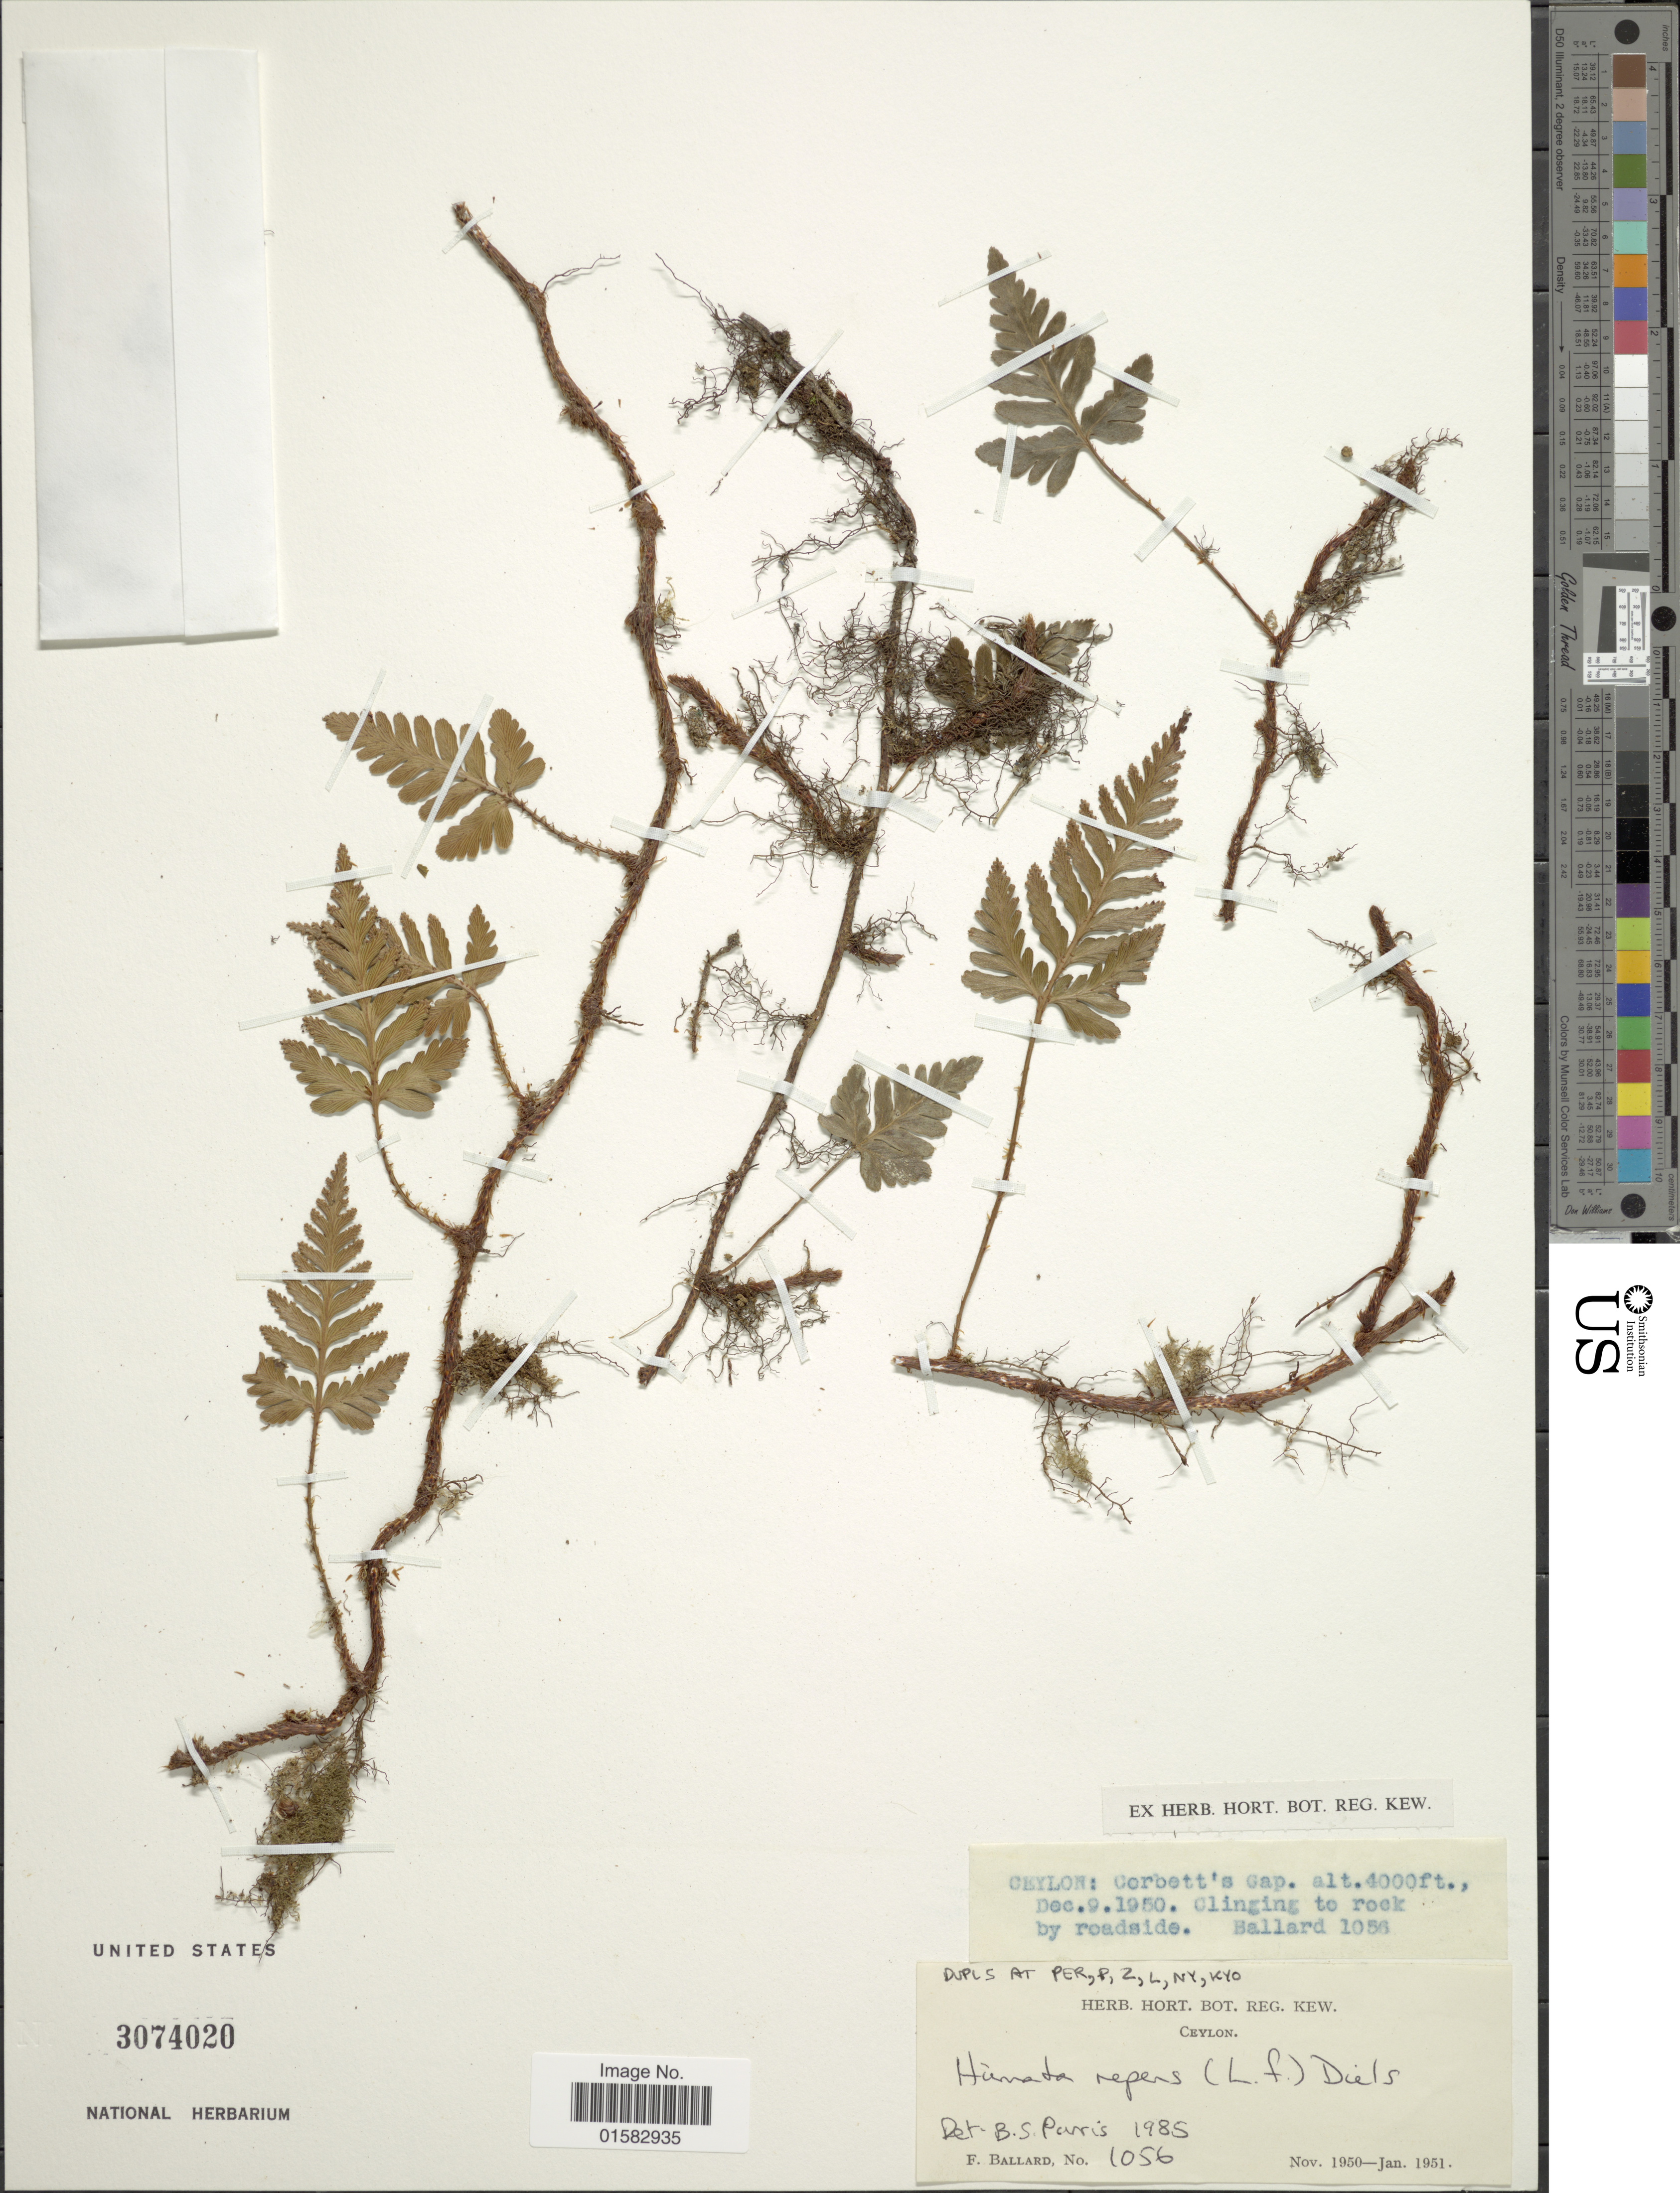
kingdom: Plantae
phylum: Tracheophyta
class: Polypodiopsida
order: Polypodiales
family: Davalliaceae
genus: Davallia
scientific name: Davallia repens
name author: (L. f.) Kuhn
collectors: F. Ballard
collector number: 1056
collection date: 1950-12-09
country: Sri Lanka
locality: Ceylon, Cobett's Gap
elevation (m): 1219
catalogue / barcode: US 3074020